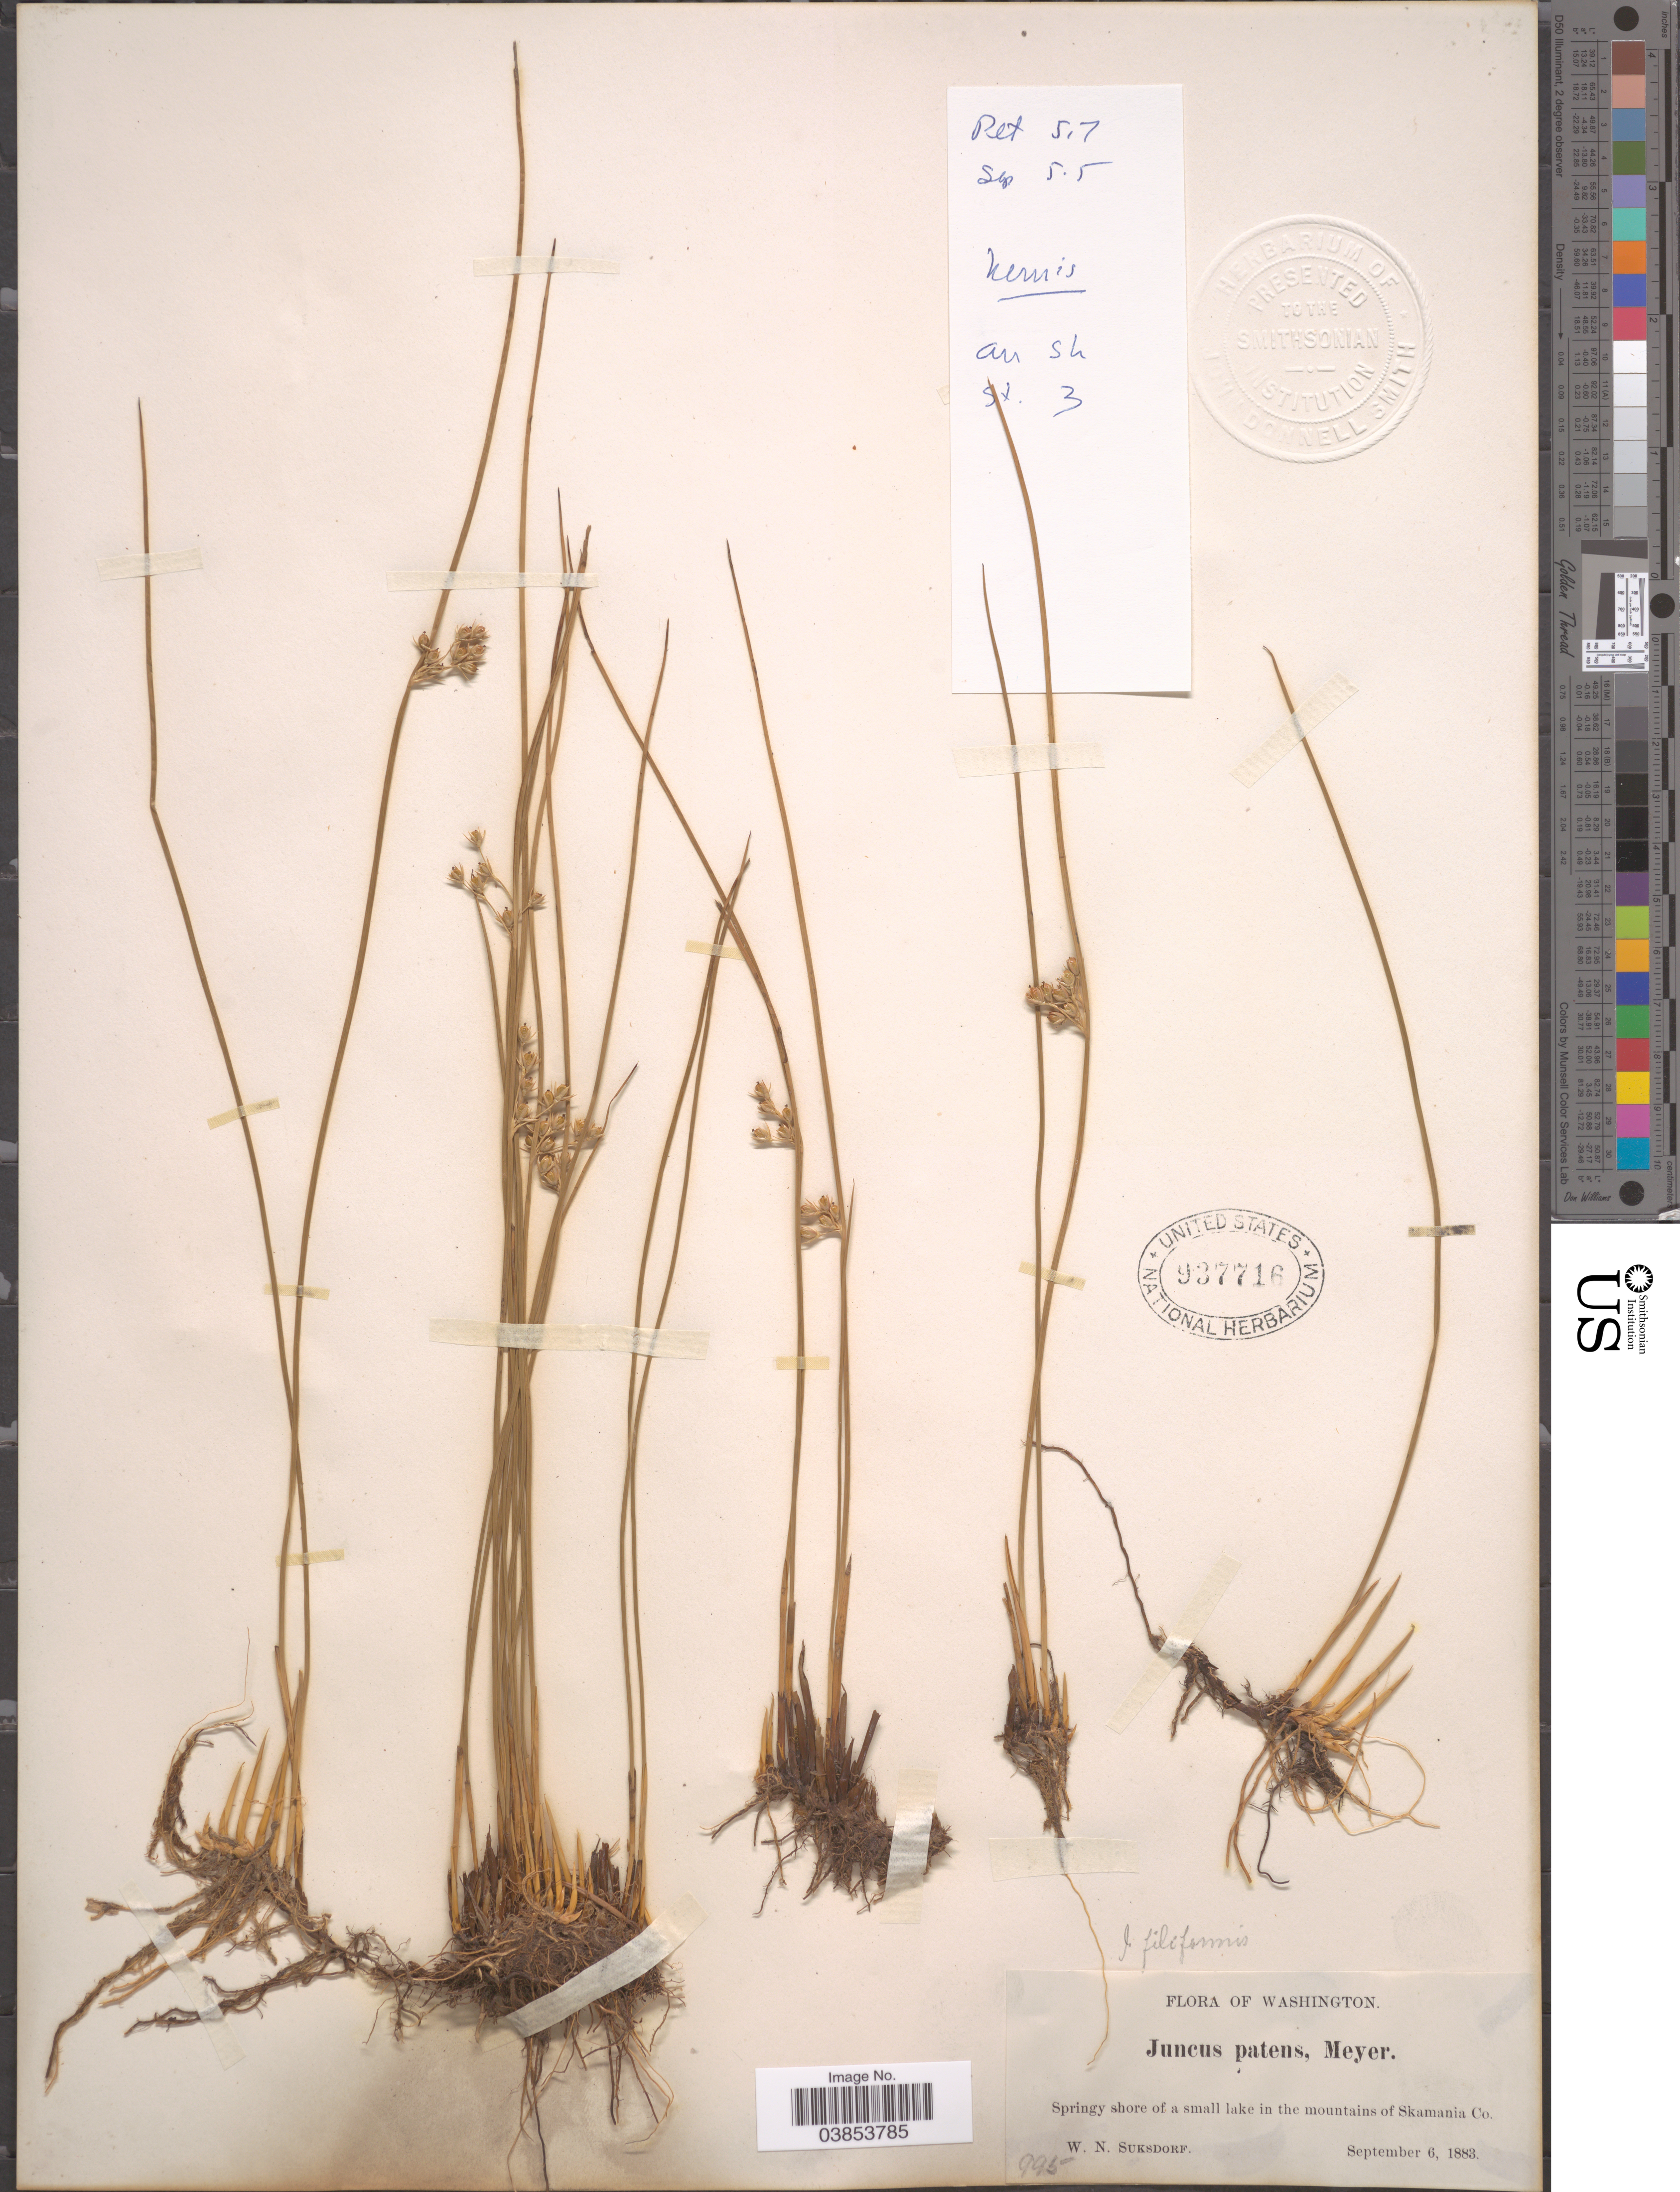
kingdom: Plantae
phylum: Tracheophyta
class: Liliopsida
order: Poales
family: Juncaceae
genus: Juncus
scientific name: Juncus filiformis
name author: L.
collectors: W. N. Suksdorf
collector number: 995?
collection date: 1883-09-06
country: United States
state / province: Washington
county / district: Skamania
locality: Springy shore of a small lake in the mountains of Skamania Co.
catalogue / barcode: US 937716